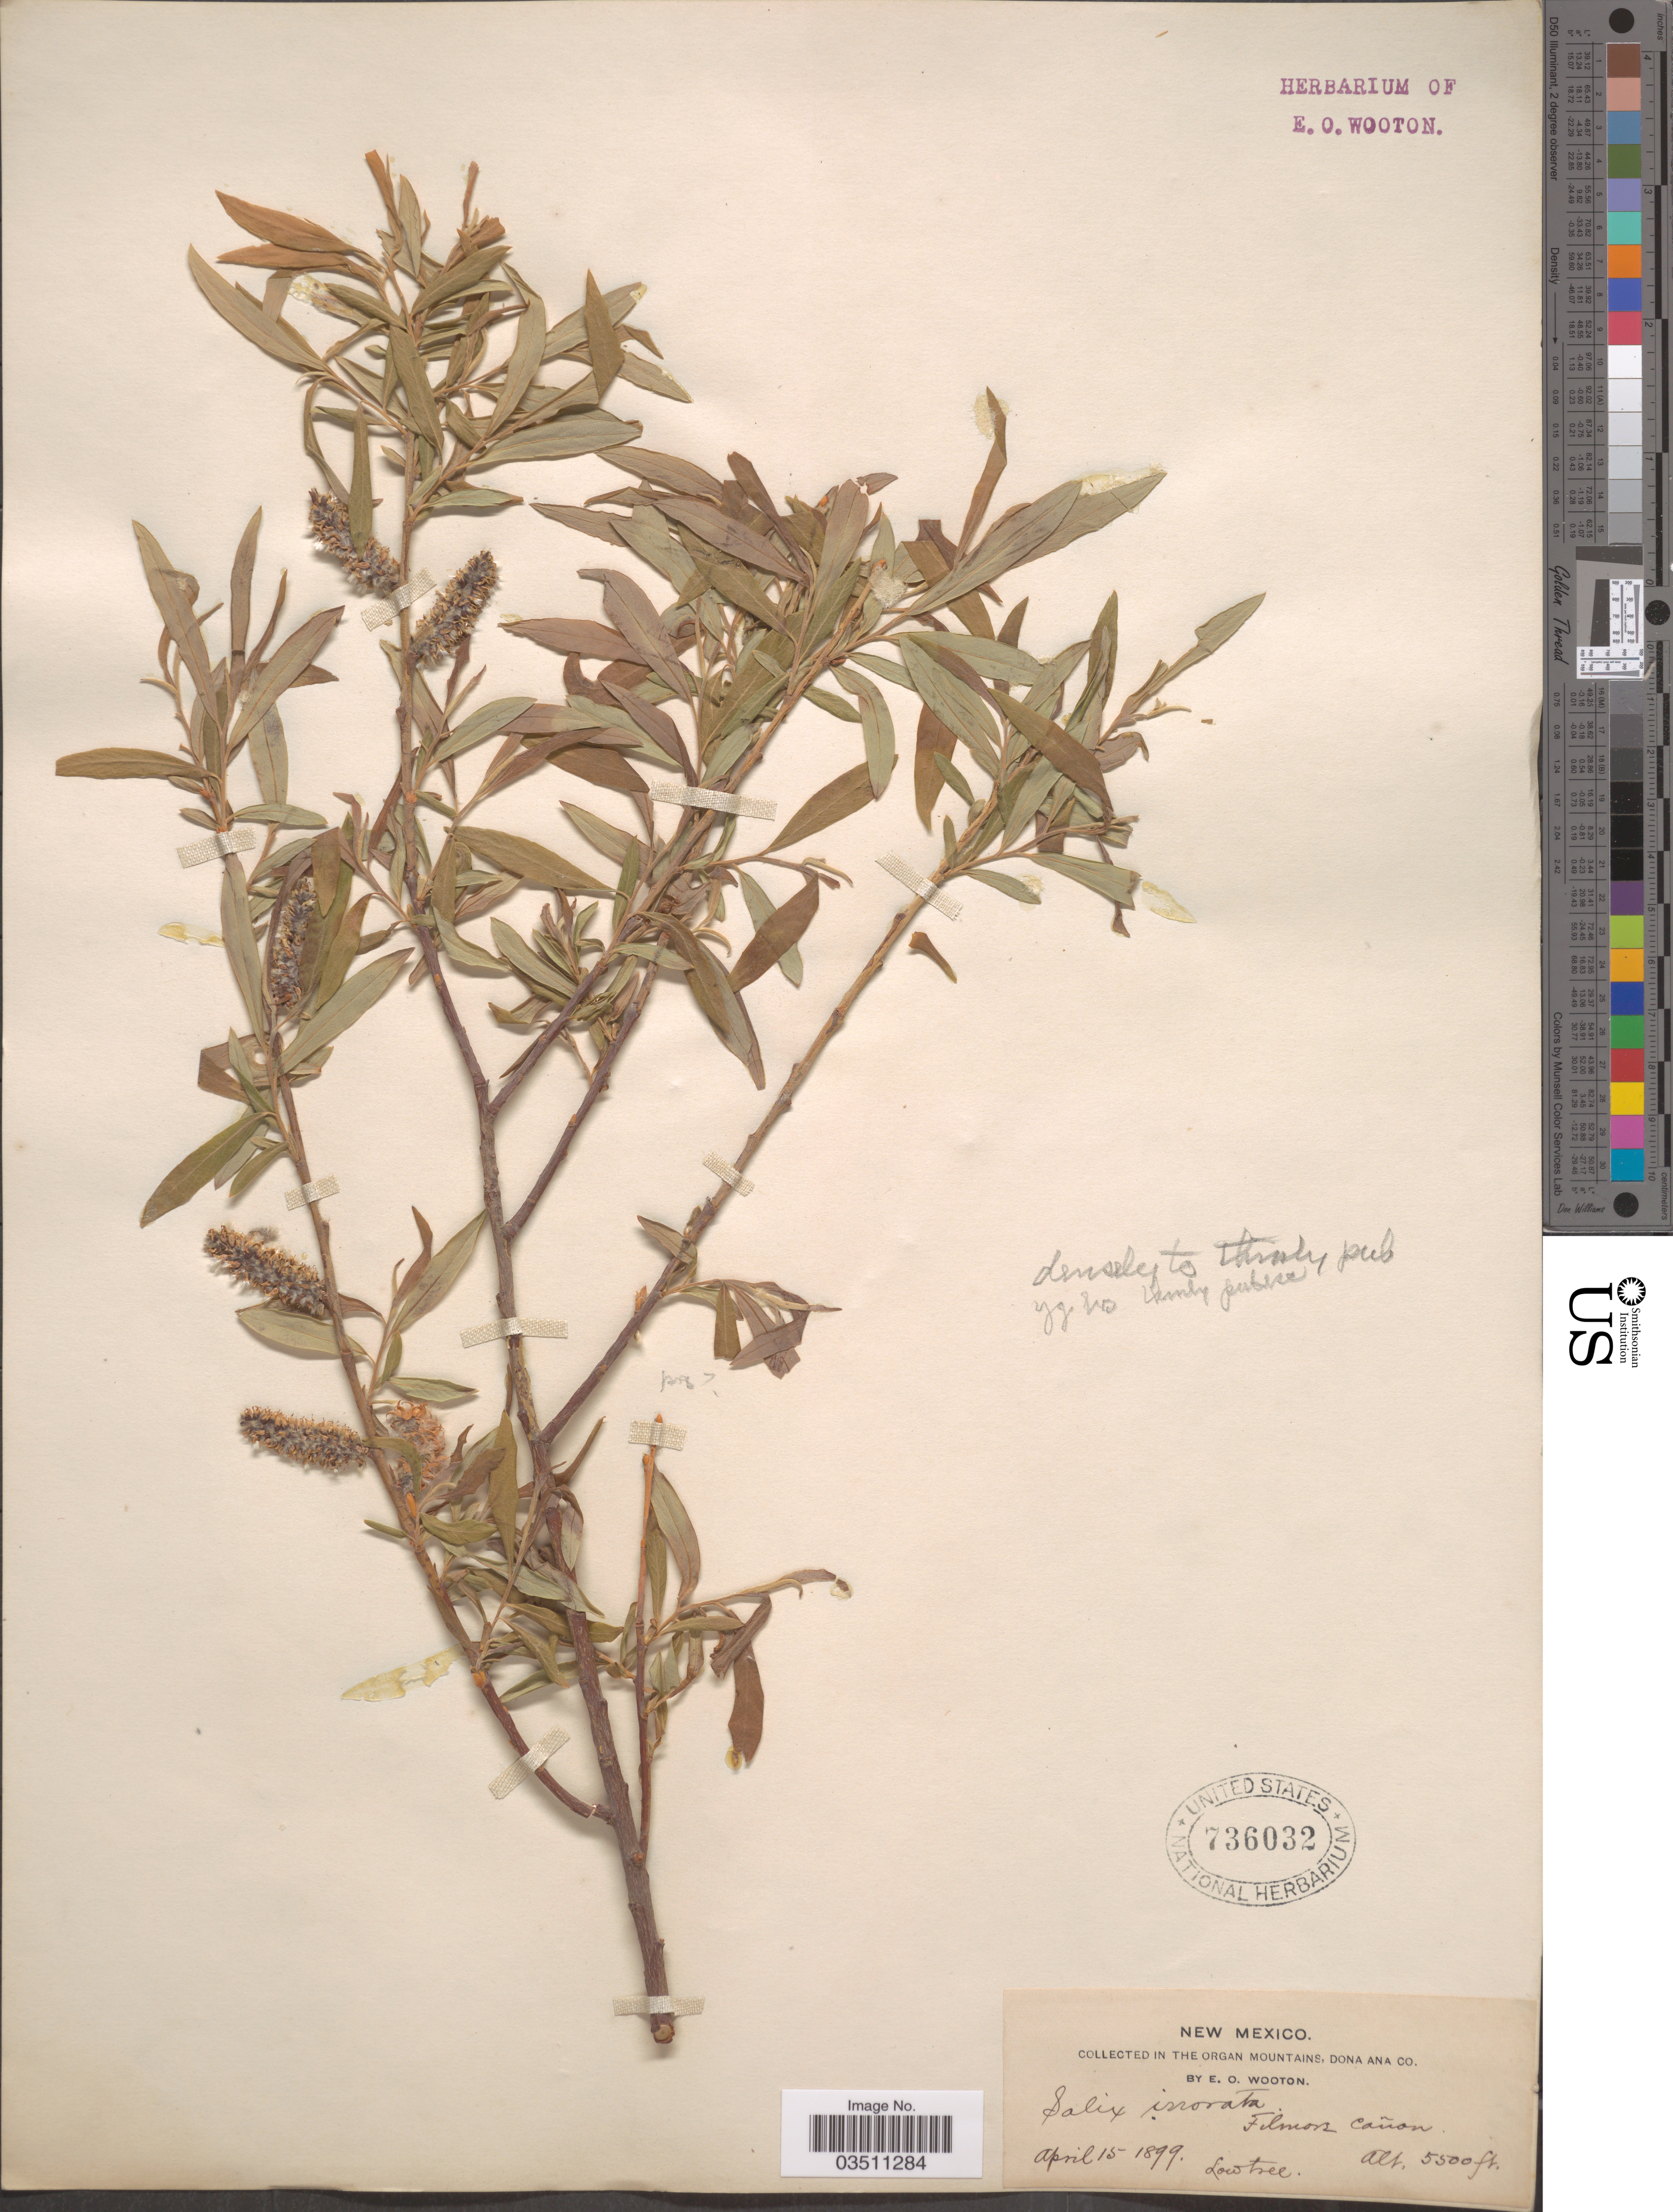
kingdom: Plantae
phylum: Tracheophyta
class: Magnoliopsida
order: Malpighiales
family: Salicaceae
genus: Salix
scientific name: Salix lasiolepis var. bracelinae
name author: C.R. Ball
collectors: E. O. Wooton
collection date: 1899-04-15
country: United States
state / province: New Mexico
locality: In the Organ Mountains, Dona Ana Co. Filmore Cañon.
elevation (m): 1676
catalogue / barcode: US 736032